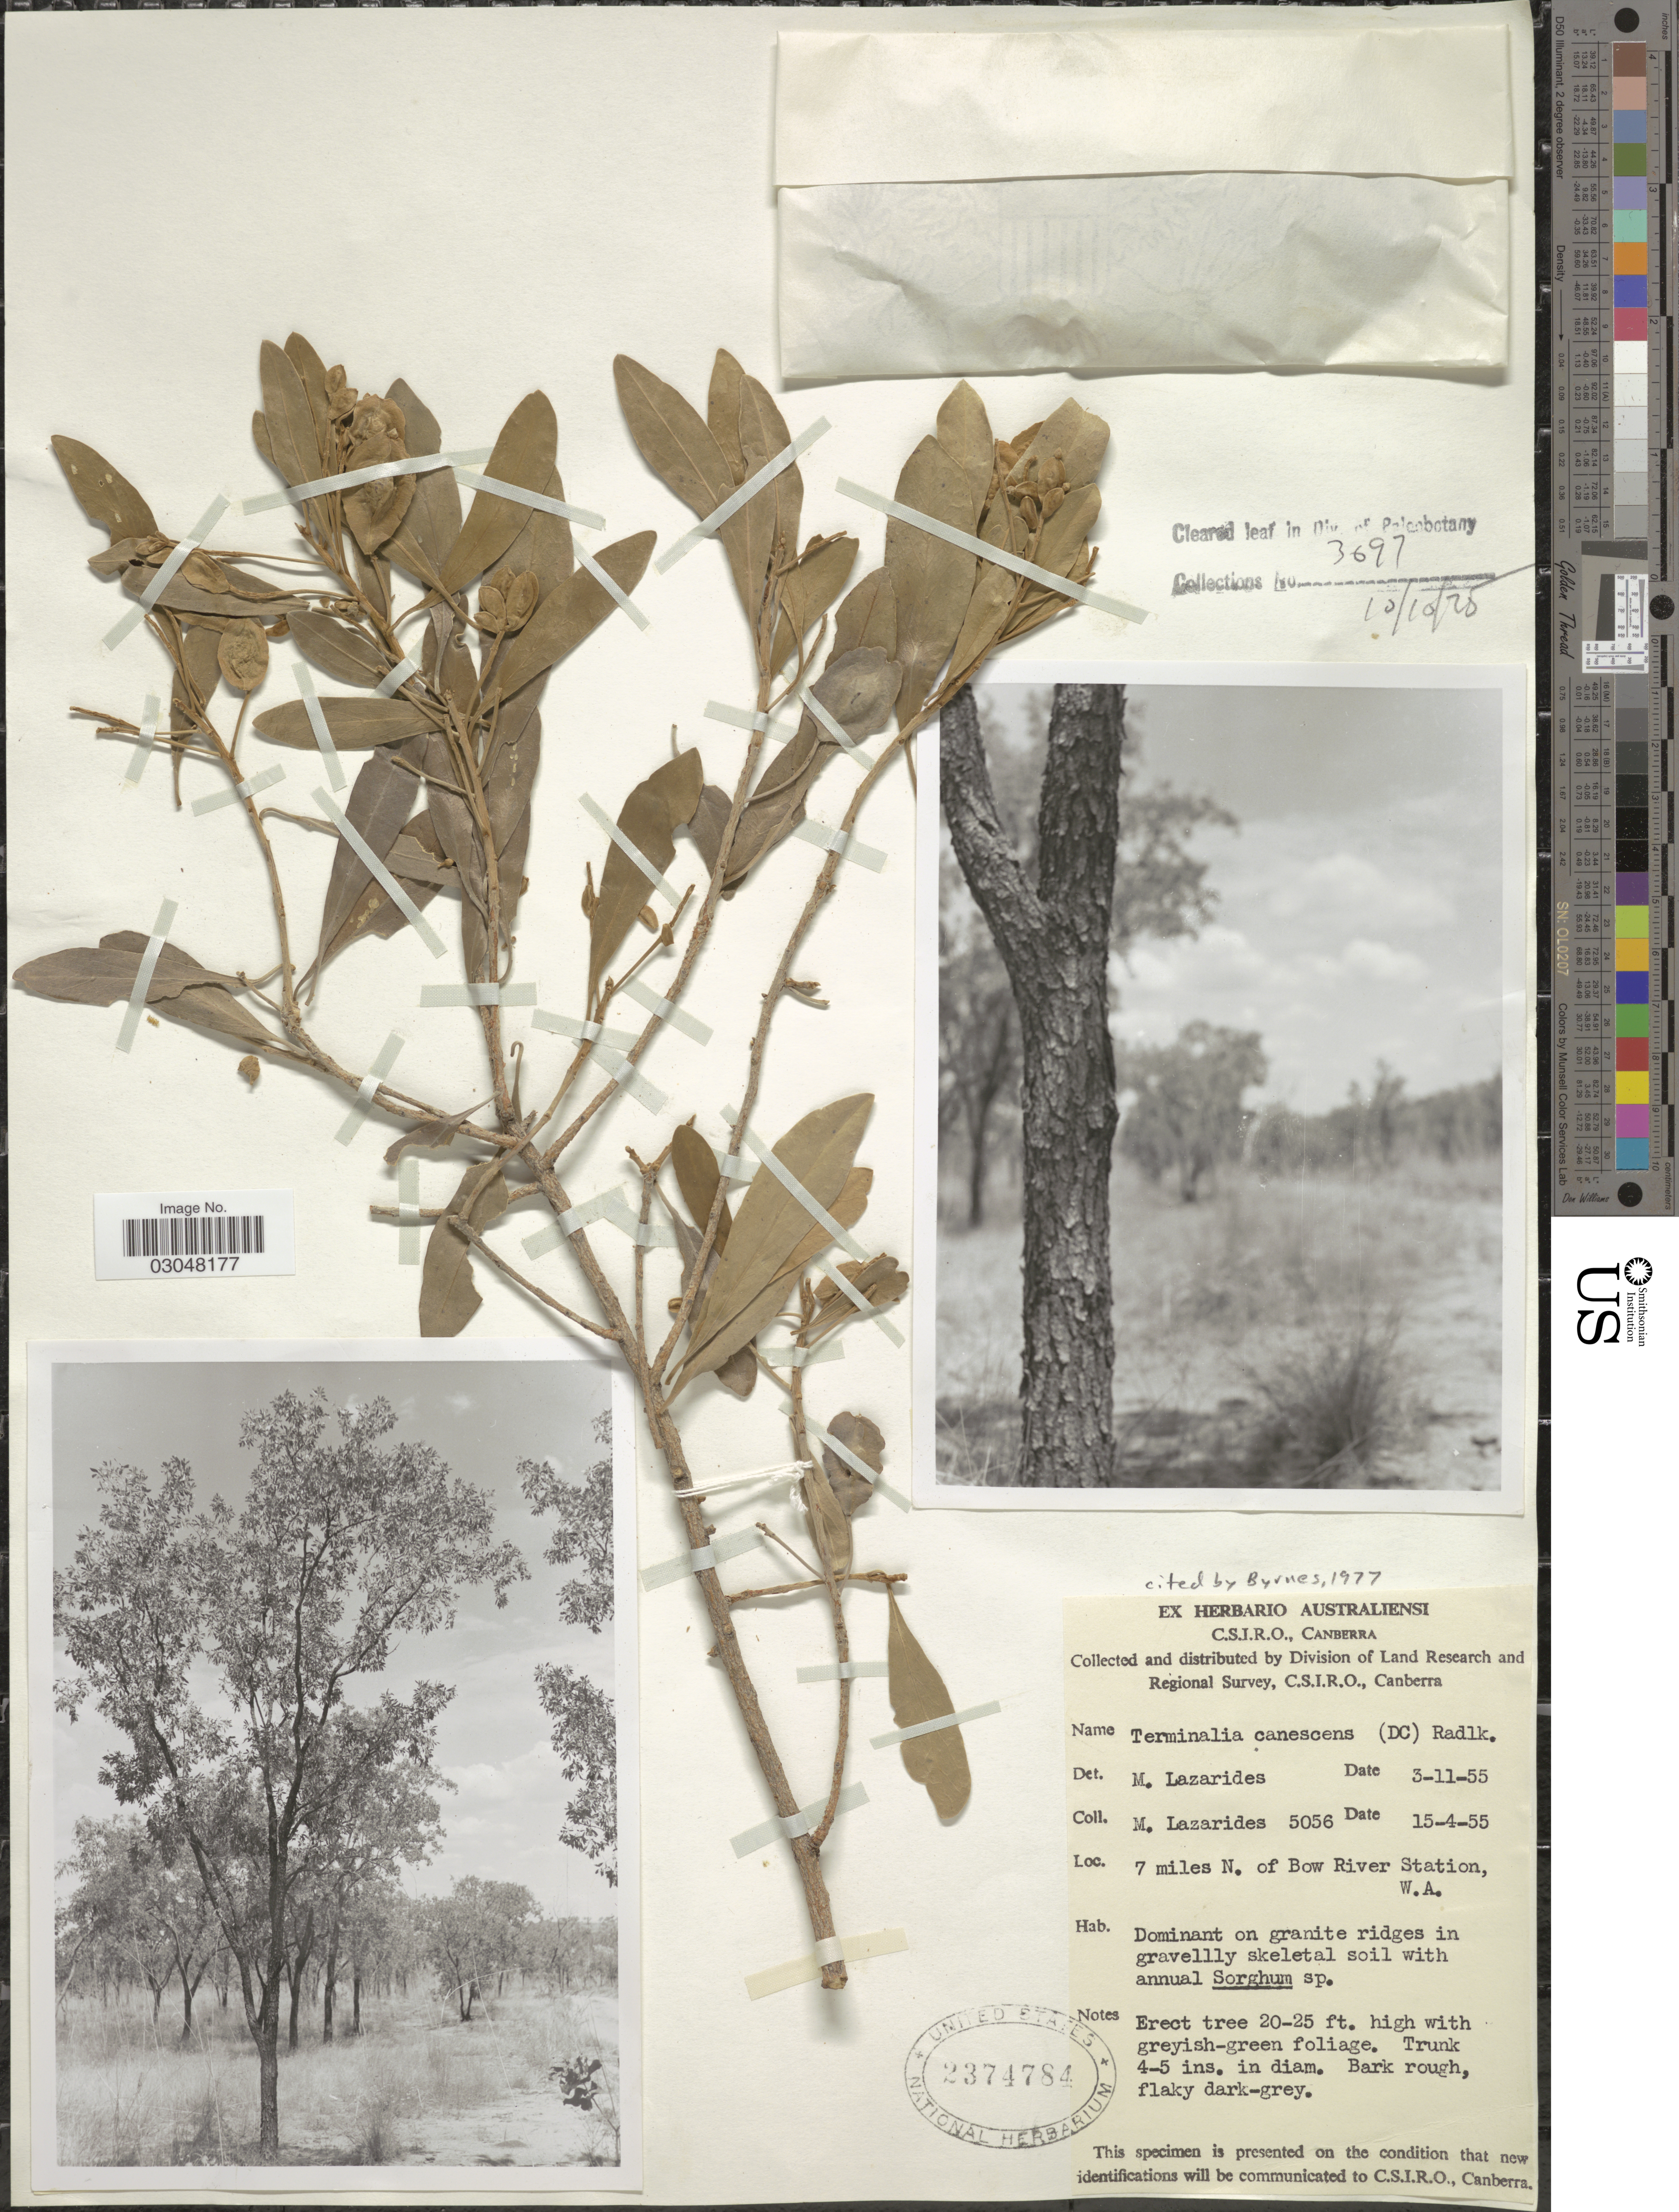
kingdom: Plantae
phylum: Tracheophyta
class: Magnoliopsida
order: Myrtales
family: Combretaceae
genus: Terminalia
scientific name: Terminalia canescens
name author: Radlk.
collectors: M. Lazarides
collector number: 5056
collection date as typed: Transcribed d/m/y: 15/4/55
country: Australia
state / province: Western Australia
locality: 7 miles N. of Bow River Station, W.A.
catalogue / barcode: US 2374784